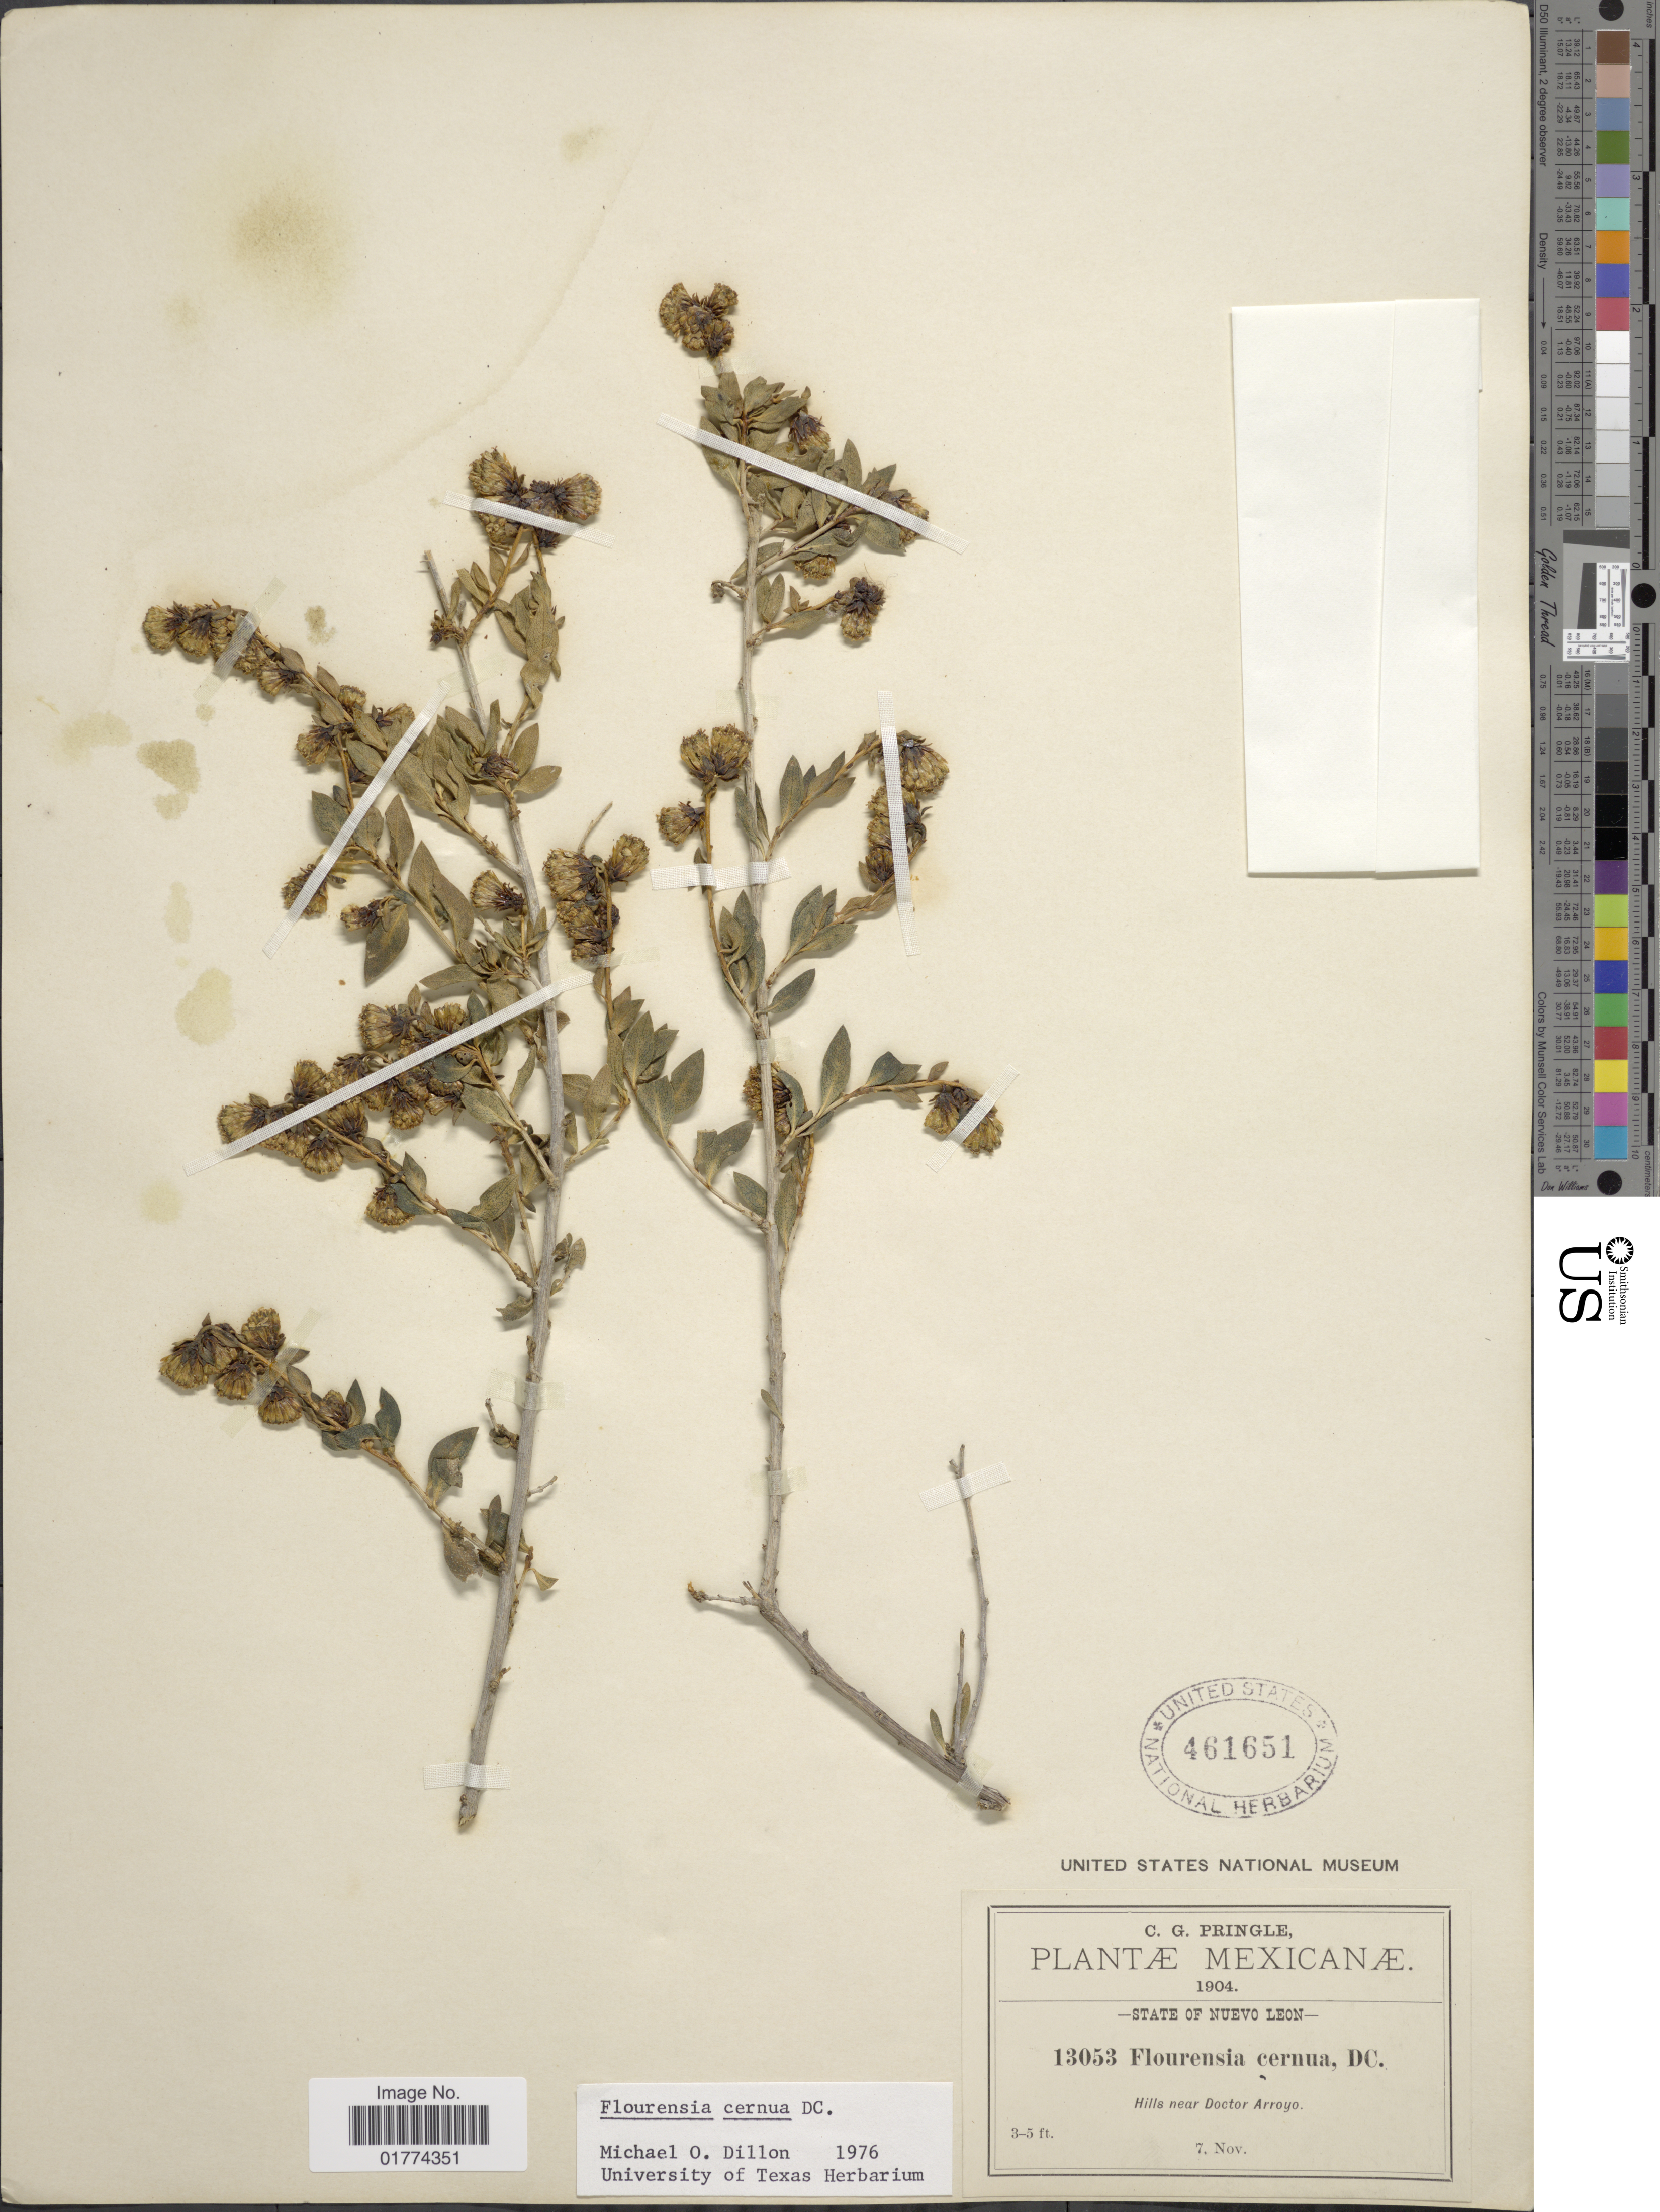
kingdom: Plantae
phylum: Tracheophyta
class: Magnoliopsida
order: Asterales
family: Asteraceae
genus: Flourensia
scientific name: Flourensia cernua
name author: DC.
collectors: C. G. Pringle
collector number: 13053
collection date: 1904-11-07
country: Mexico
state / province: Nuevo León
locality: Hills near Doctor Arroyo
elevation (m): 1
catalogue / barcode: US 461651